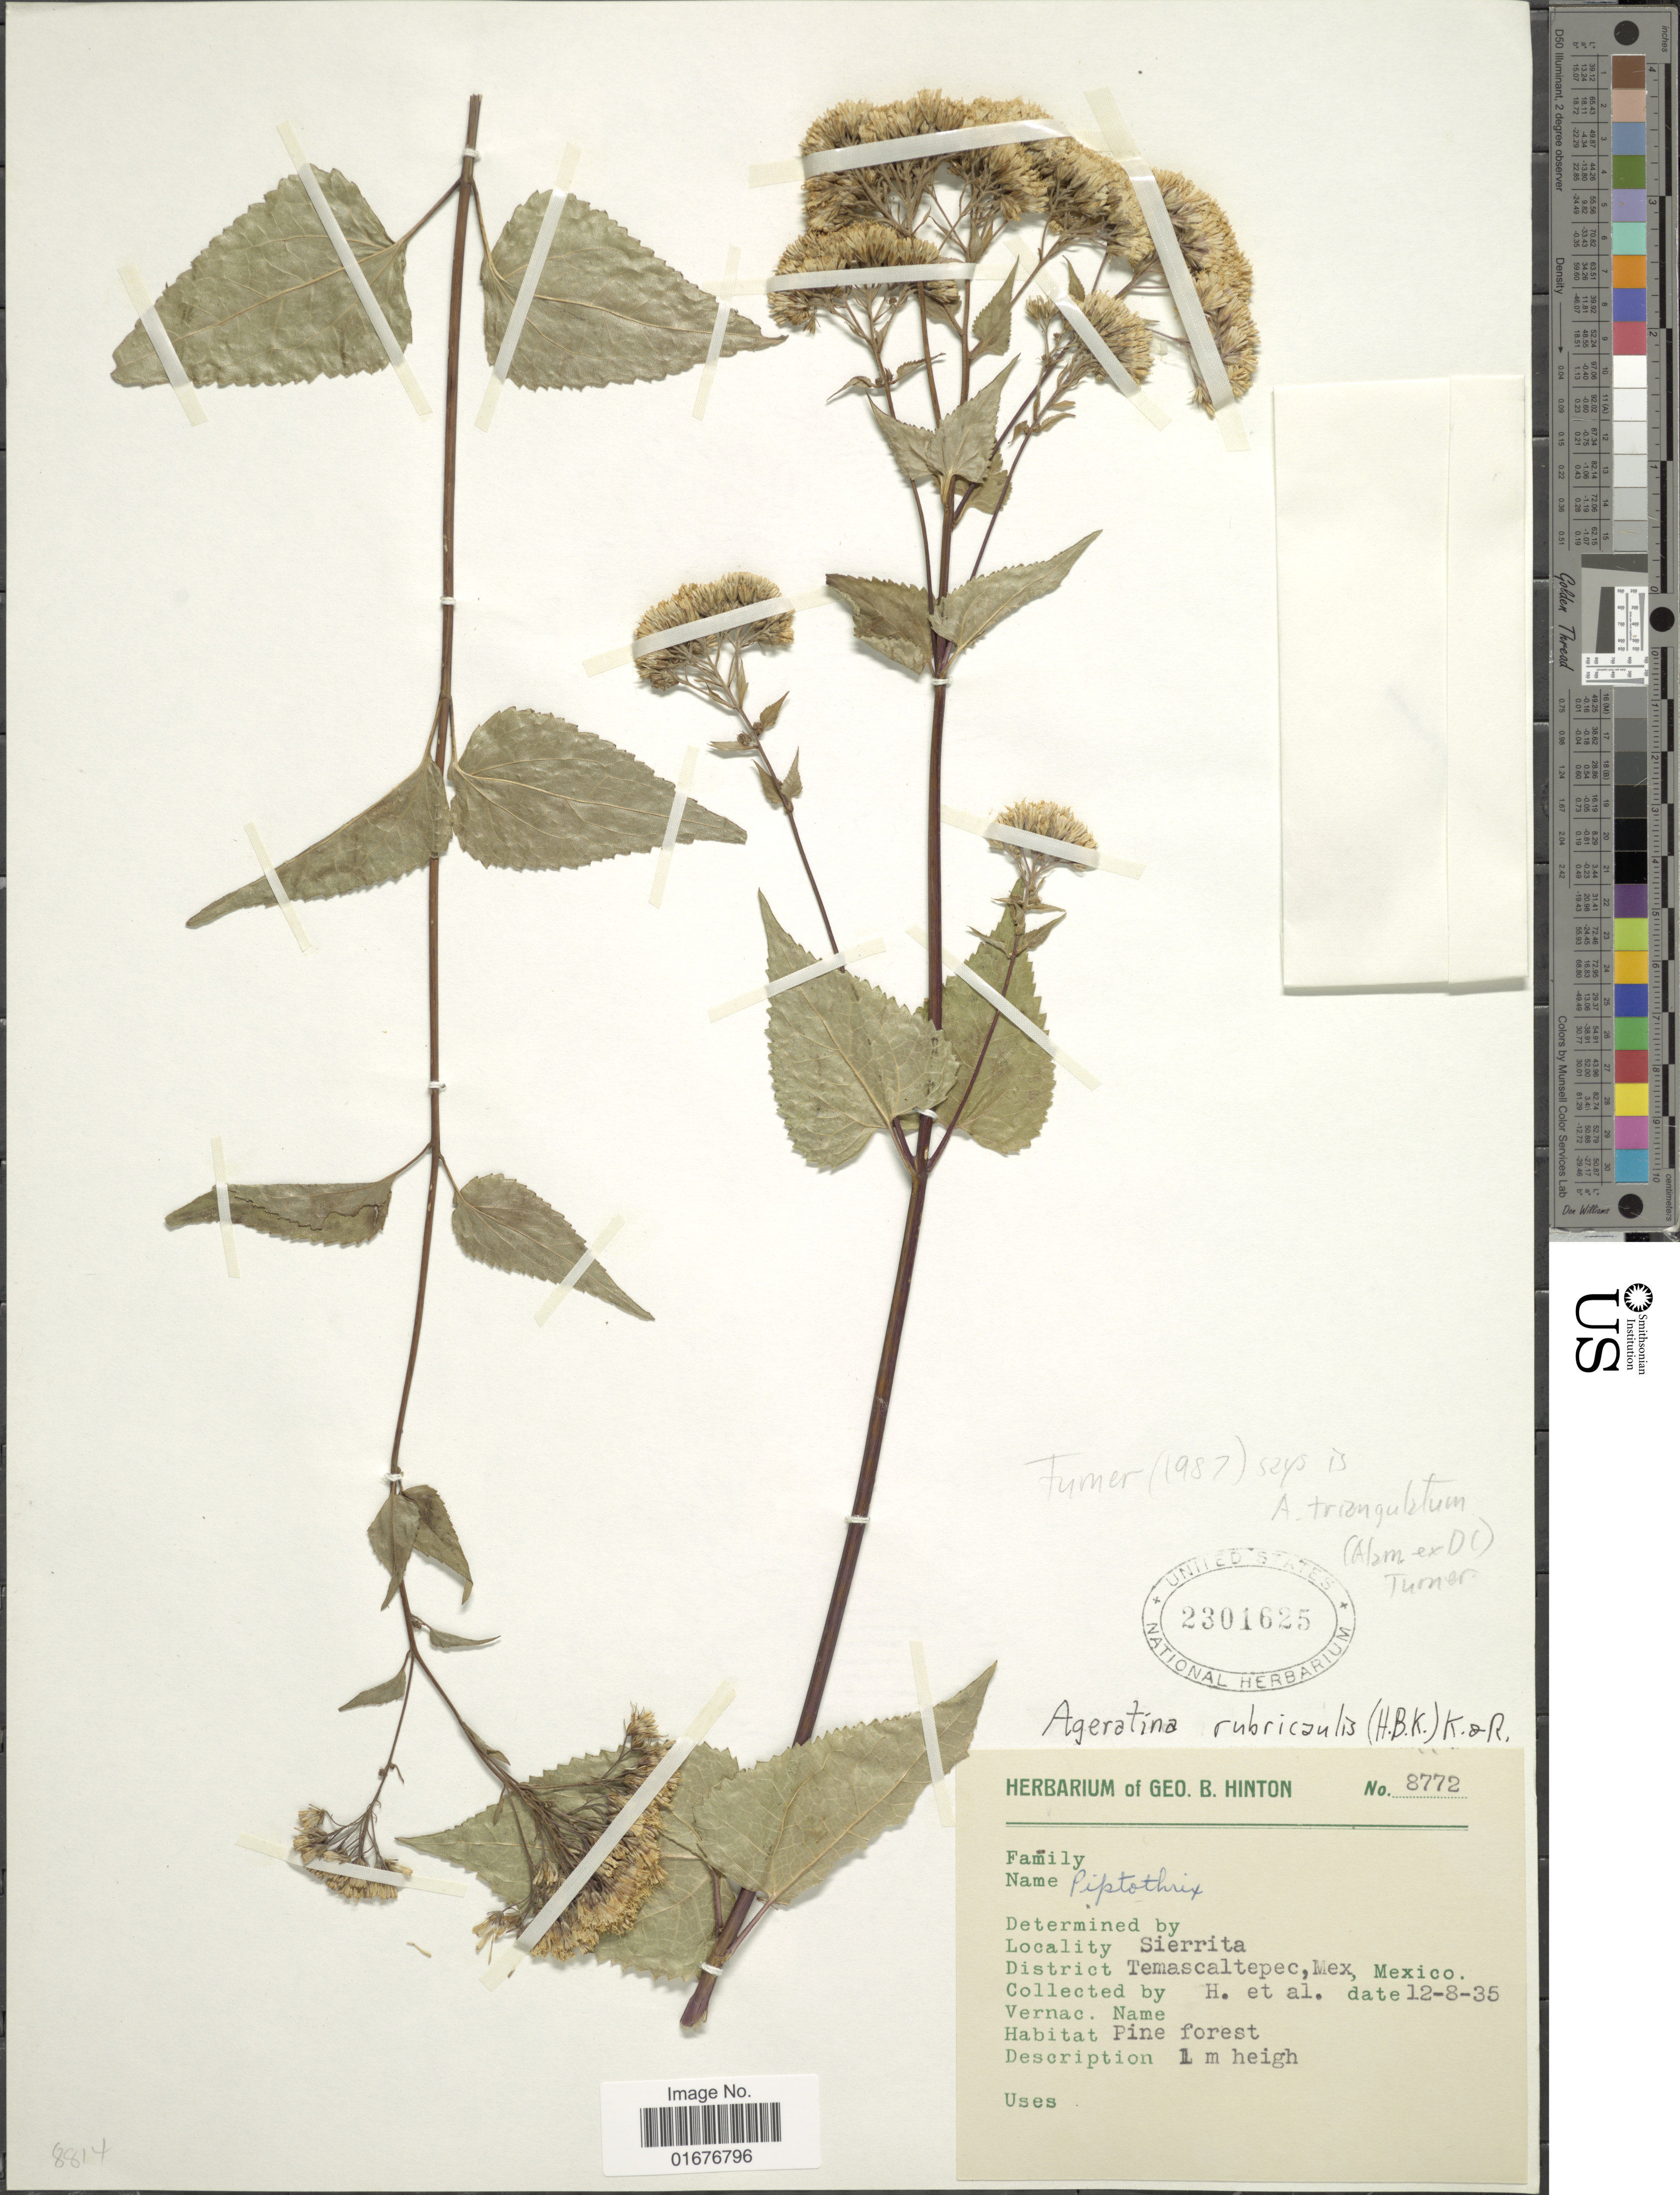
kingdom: Plantae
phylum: Tracheophyta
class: Magnoliopsida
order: Asterales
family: Asteraceae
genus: Ageratina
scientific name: Ageratina rubricaulis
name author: (Kunth) R.M. King & H. Rob.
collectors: G. B. Hinton & et al.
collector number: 8772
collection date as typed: Transcribed d/m/y: 12/8/35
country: Mexico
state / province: México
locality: Sierrita, District Temascatepec, Pine forest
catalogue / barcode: US 2301625